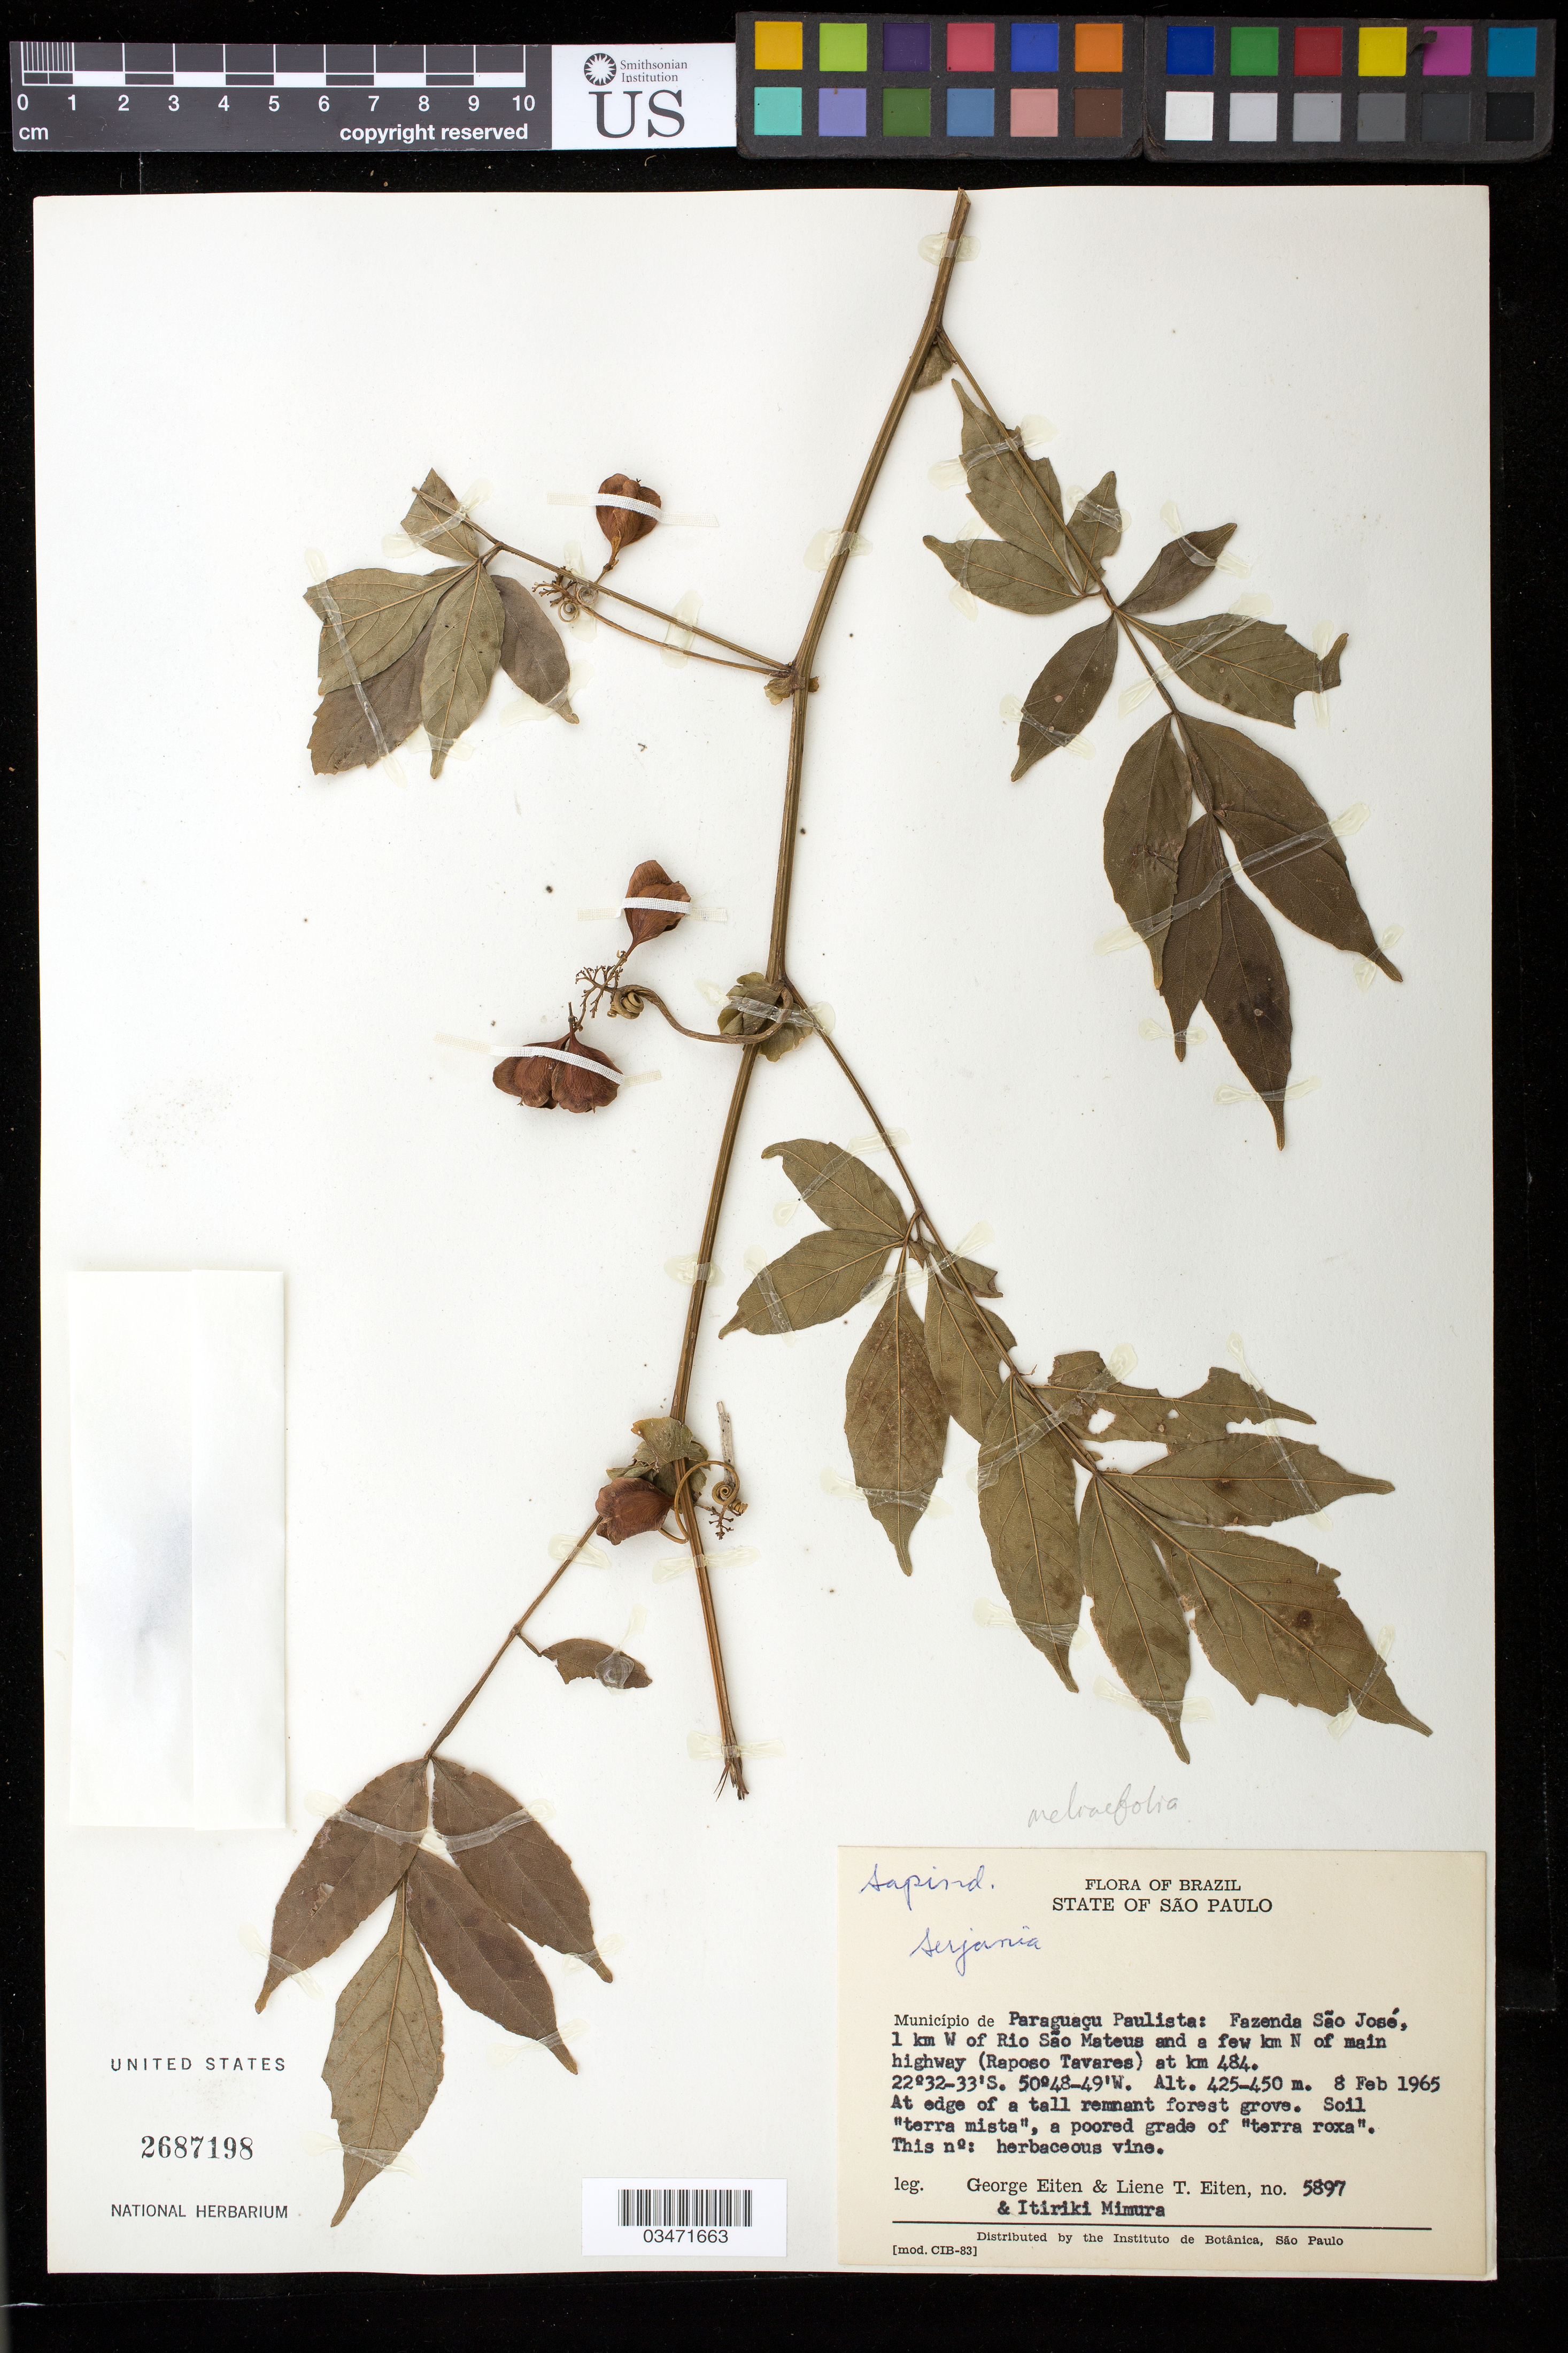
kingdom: Plantae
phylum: Tracheophyta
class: Magnoliopsida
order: Sapindales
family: Sapindaceae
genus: Serjania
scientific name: Serjania sp.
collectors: G. Eiten, L. T. Eiten & I. Mimura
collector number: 5897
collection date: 1965-02-08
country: Brazil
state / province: São Paulo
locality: Município de Paraguaçu Paulista: Fazenda São José, 1 km W of rio São Mateus and a few km N of main highway (Raposo Tavares) at km 484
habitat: At edge of a tall remnant forest grove. Soil "terra msta", a poor grade of "terra roxa"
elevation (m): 425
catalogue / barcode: US 2687198